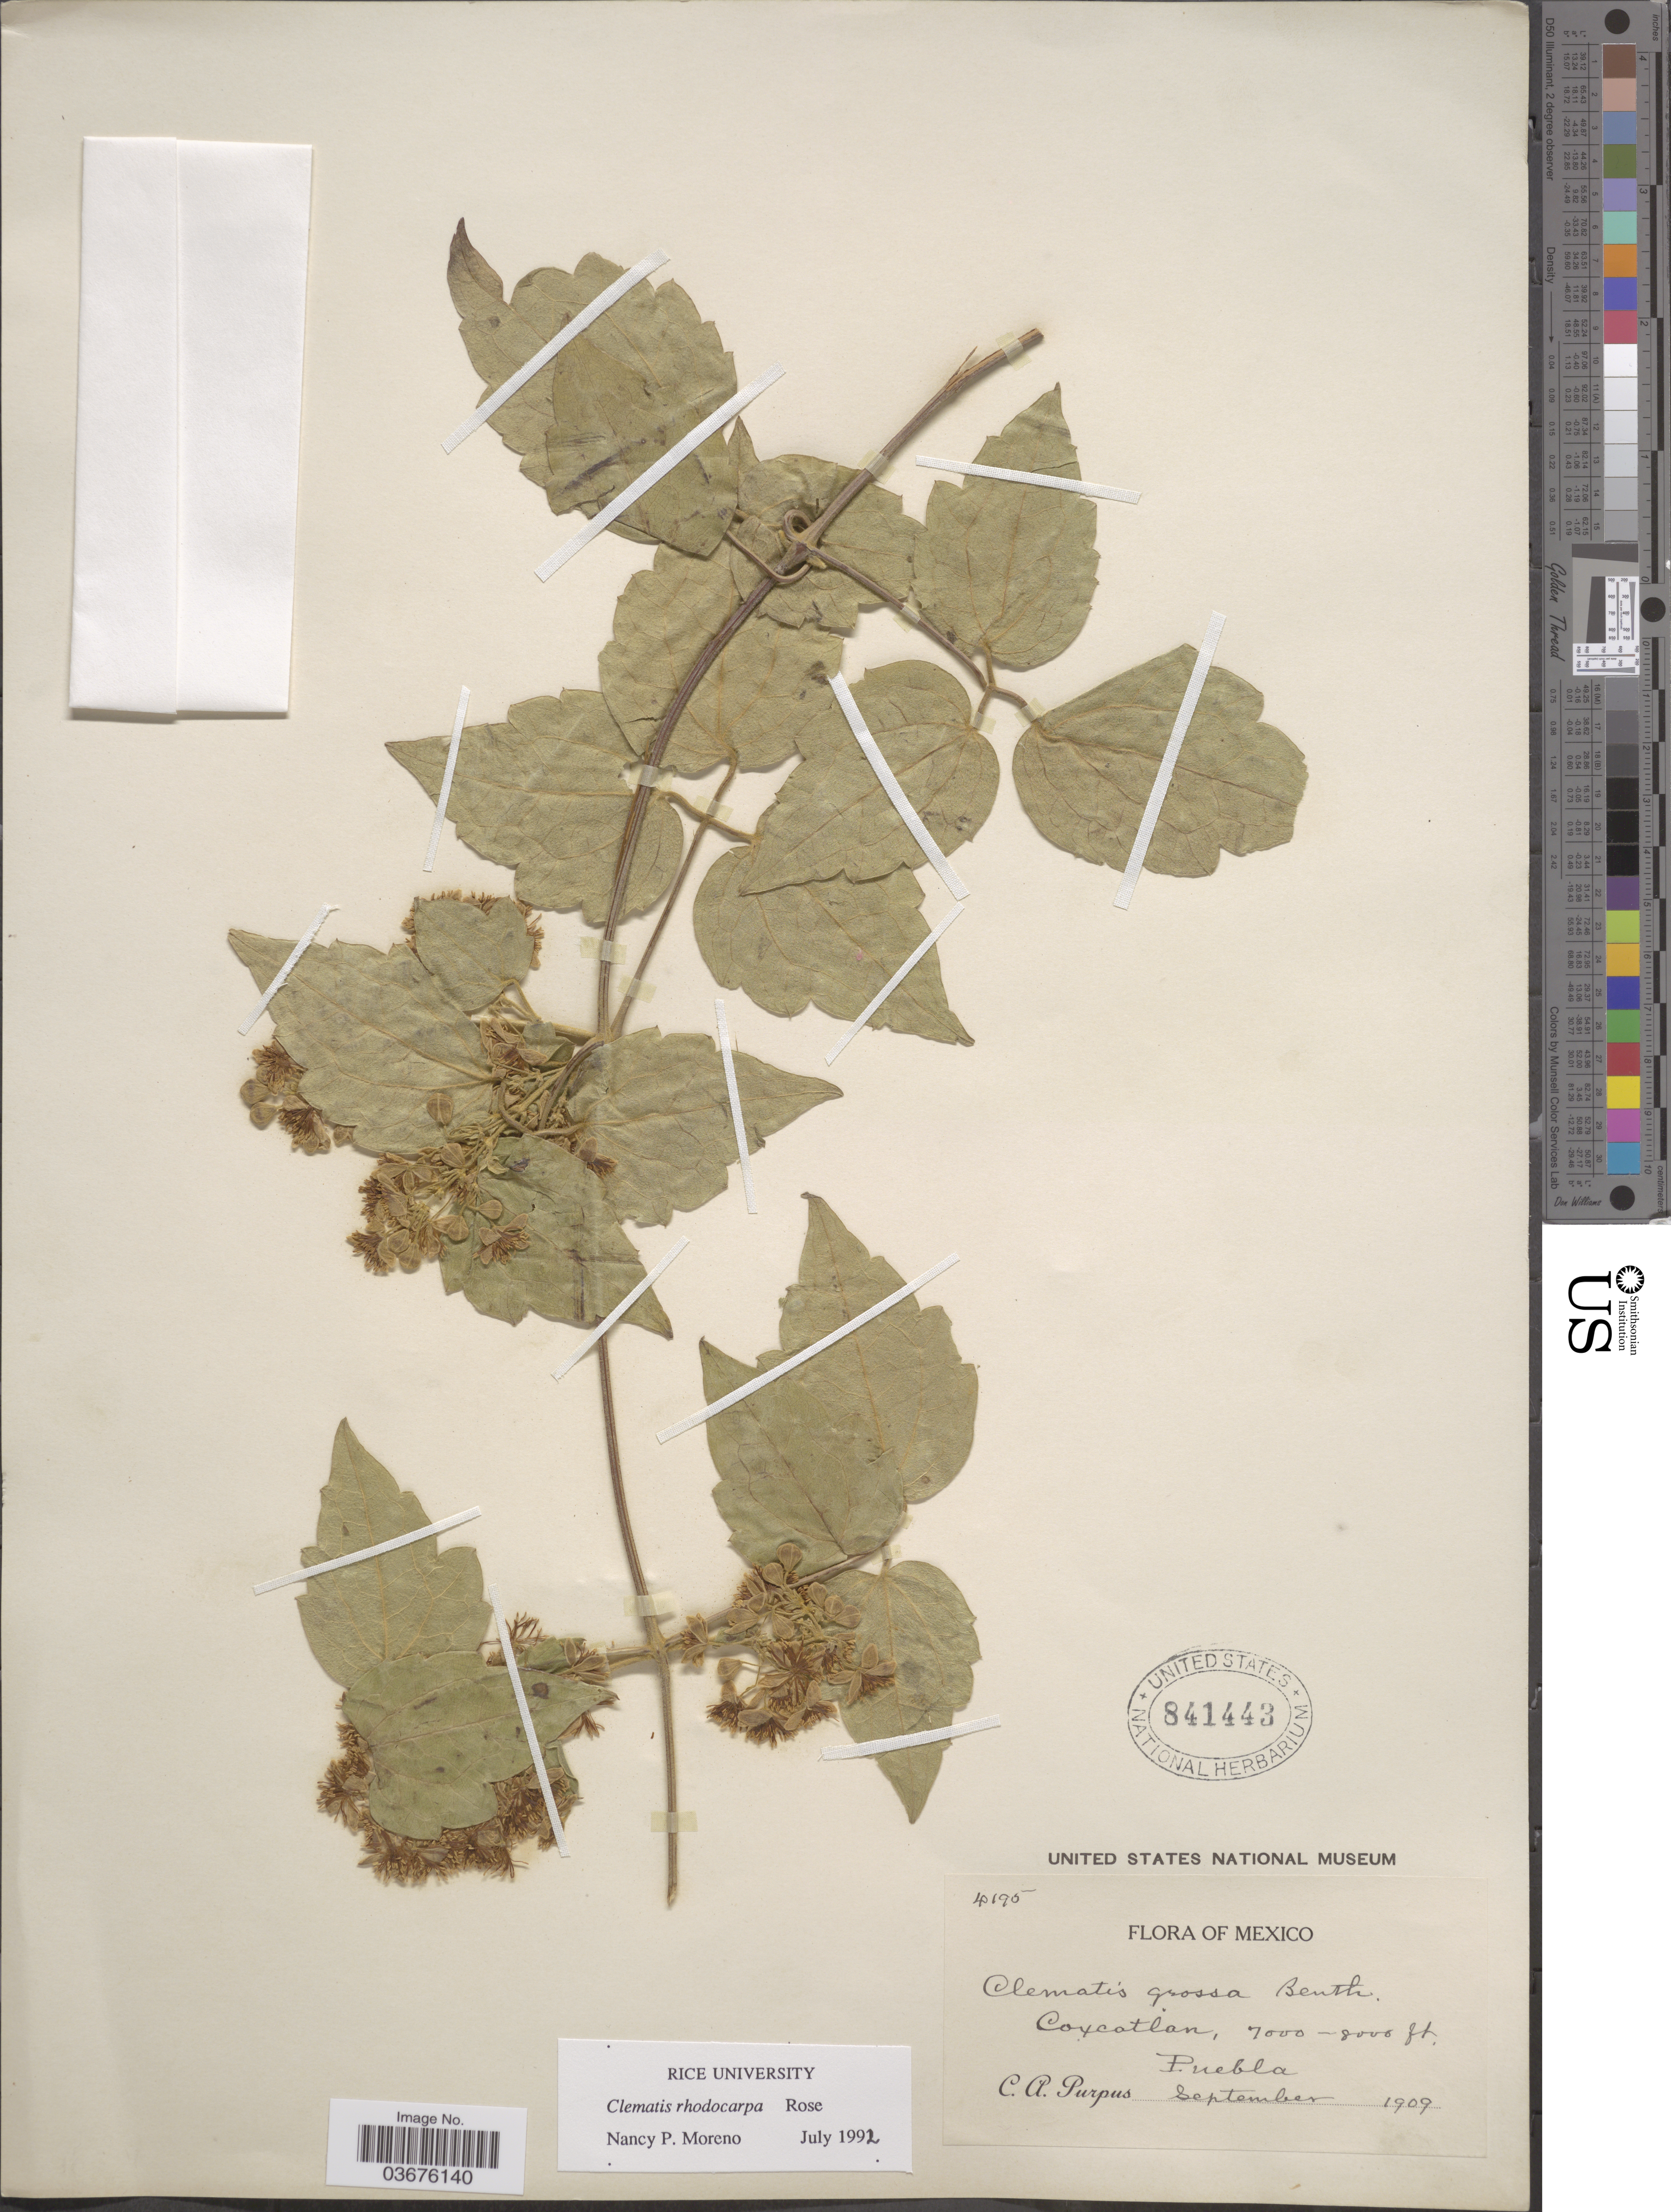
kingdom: Plantae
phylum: Tracheophyta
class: Magnoliopsida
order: Ranunculales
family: Ranunculaceae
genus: Clematis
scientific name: Clematis rhodocarpa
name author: Rose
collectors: C. A. Purpus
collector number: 4195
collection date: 1909-09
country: Mexico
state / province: Puebla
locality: Coxcatlan.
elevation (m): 2134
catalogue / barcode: US 841443